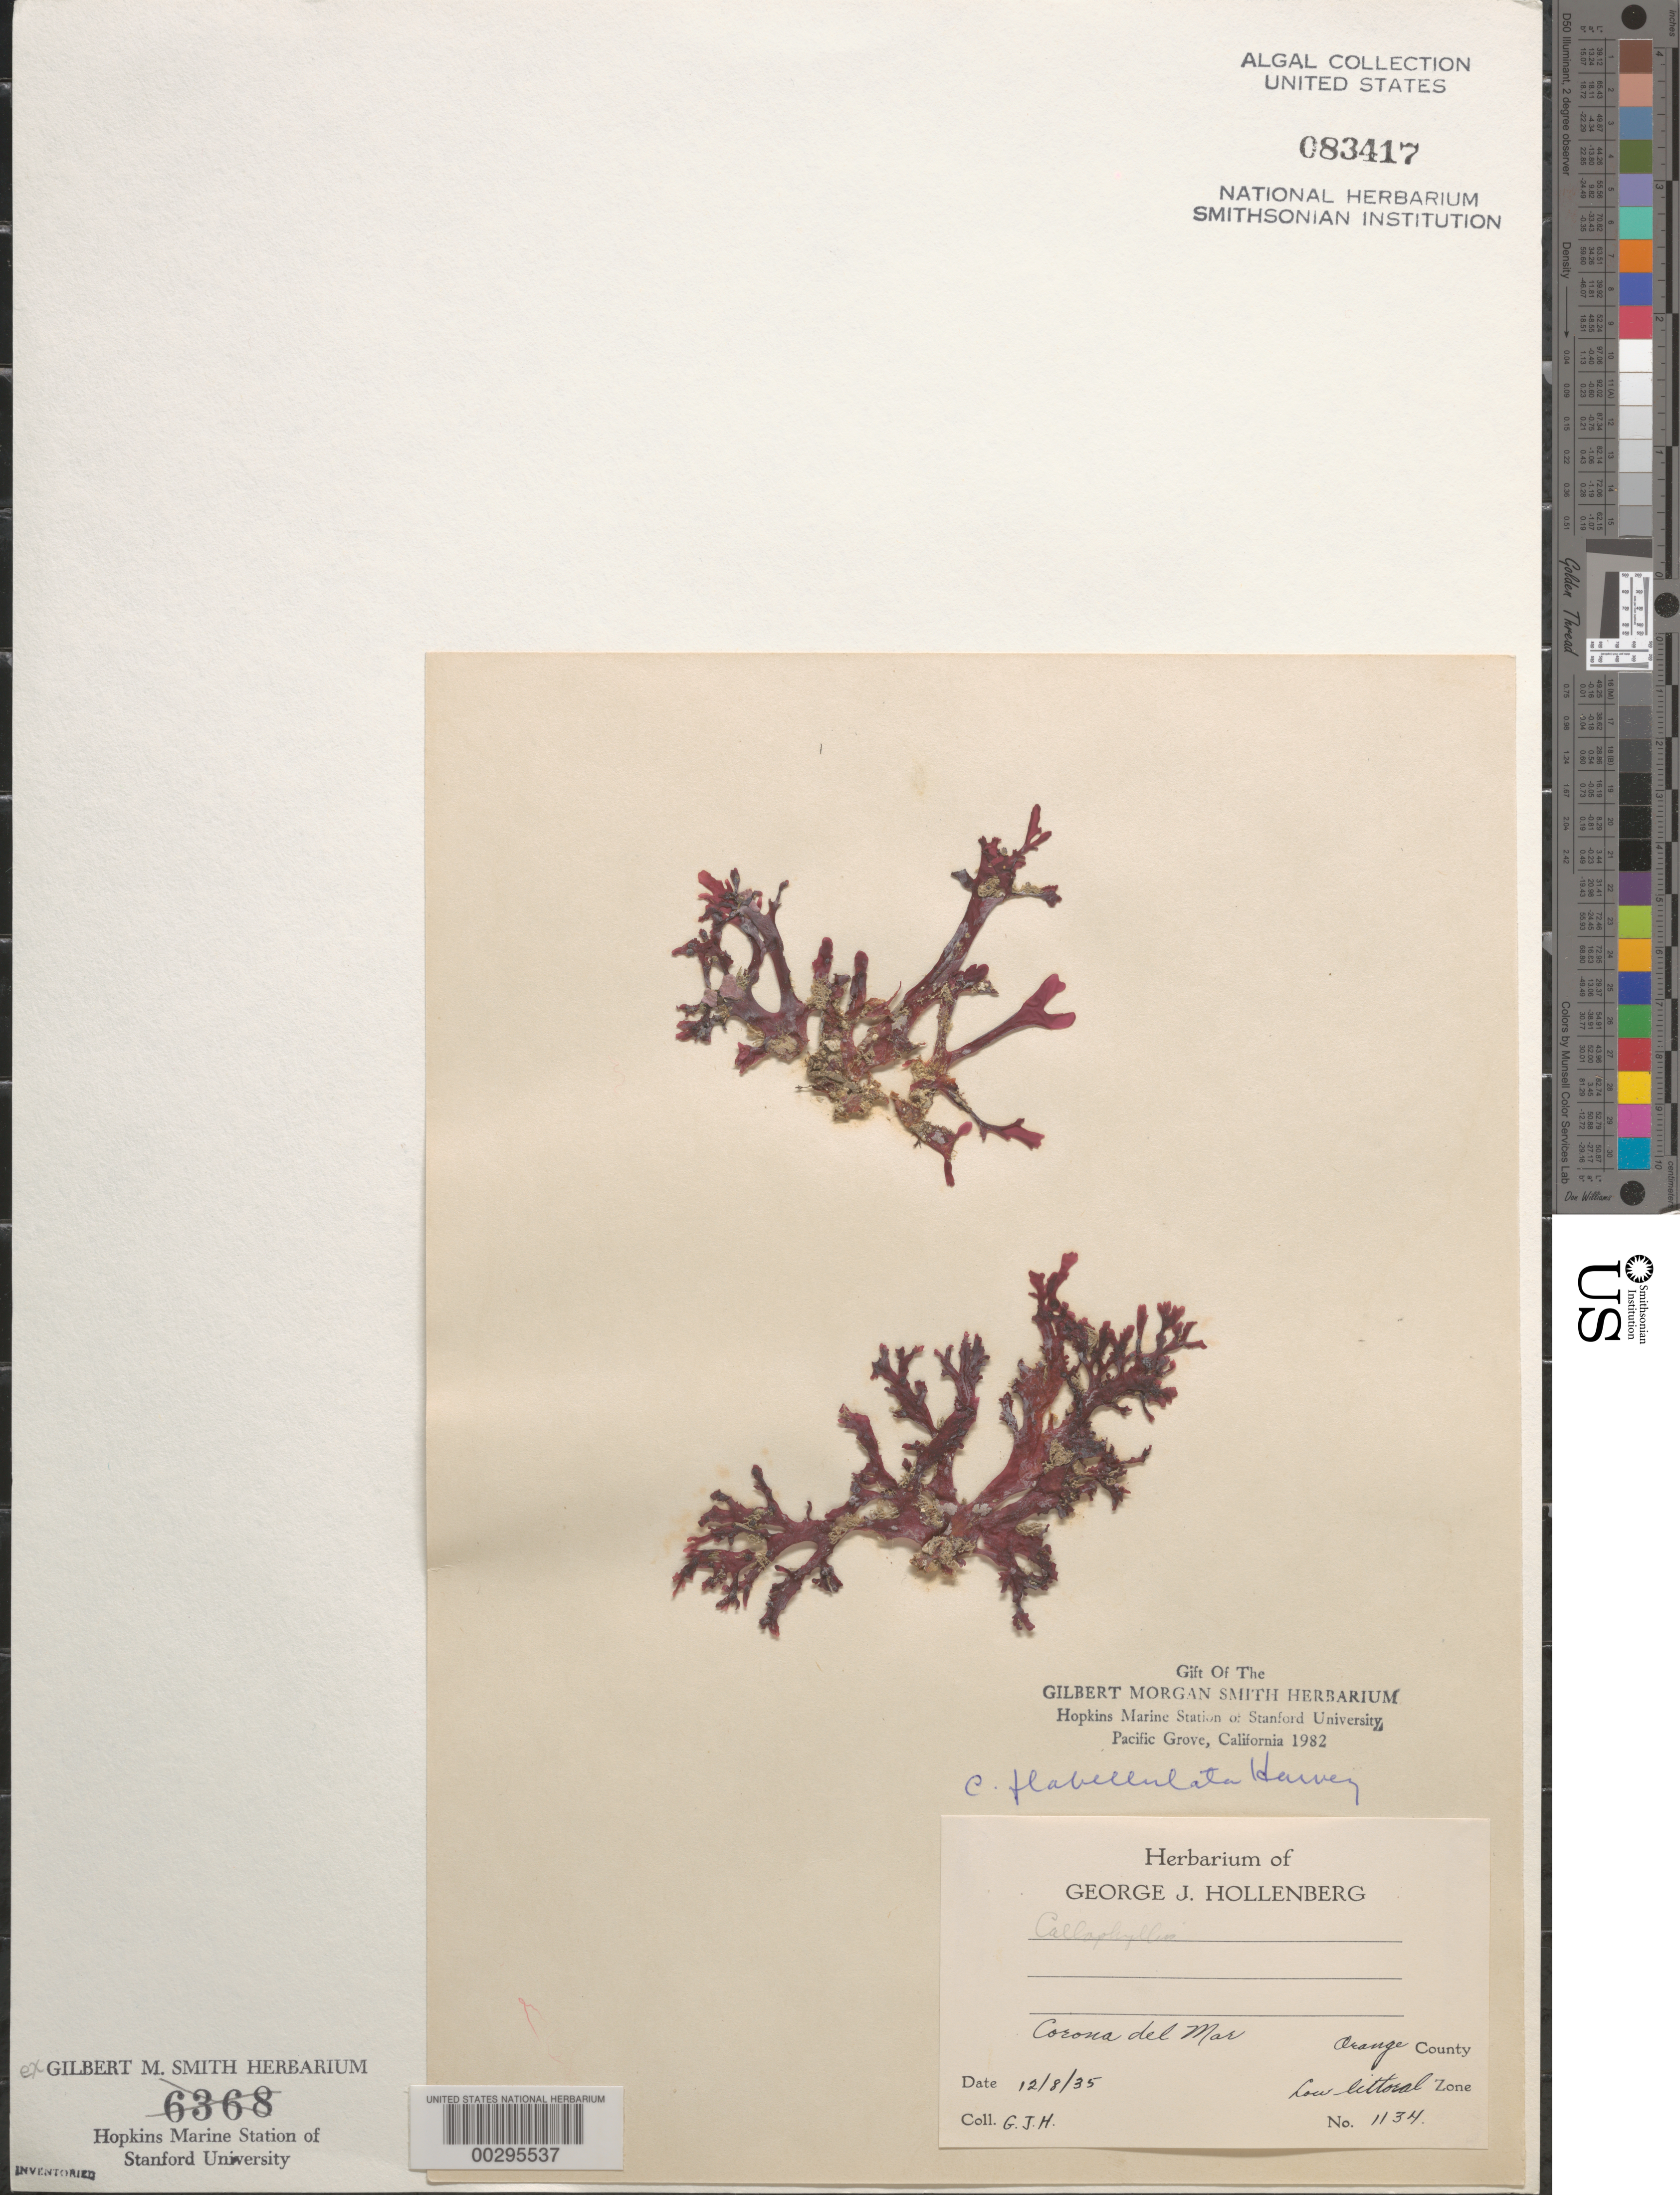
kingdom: Plantae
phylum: Rhodophyta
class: Florideophyceae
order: Gigartinales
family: Kallymeniaceae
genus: Callophyllis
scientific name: Callophyllis flabellulata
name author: Harv.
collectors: G. Hollenberg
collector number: GJH 1134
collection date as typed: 08 Dec 1935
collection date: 1935-12-08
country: United States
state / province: California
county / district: Orange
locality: Corona del Mar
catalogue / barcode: US 83417